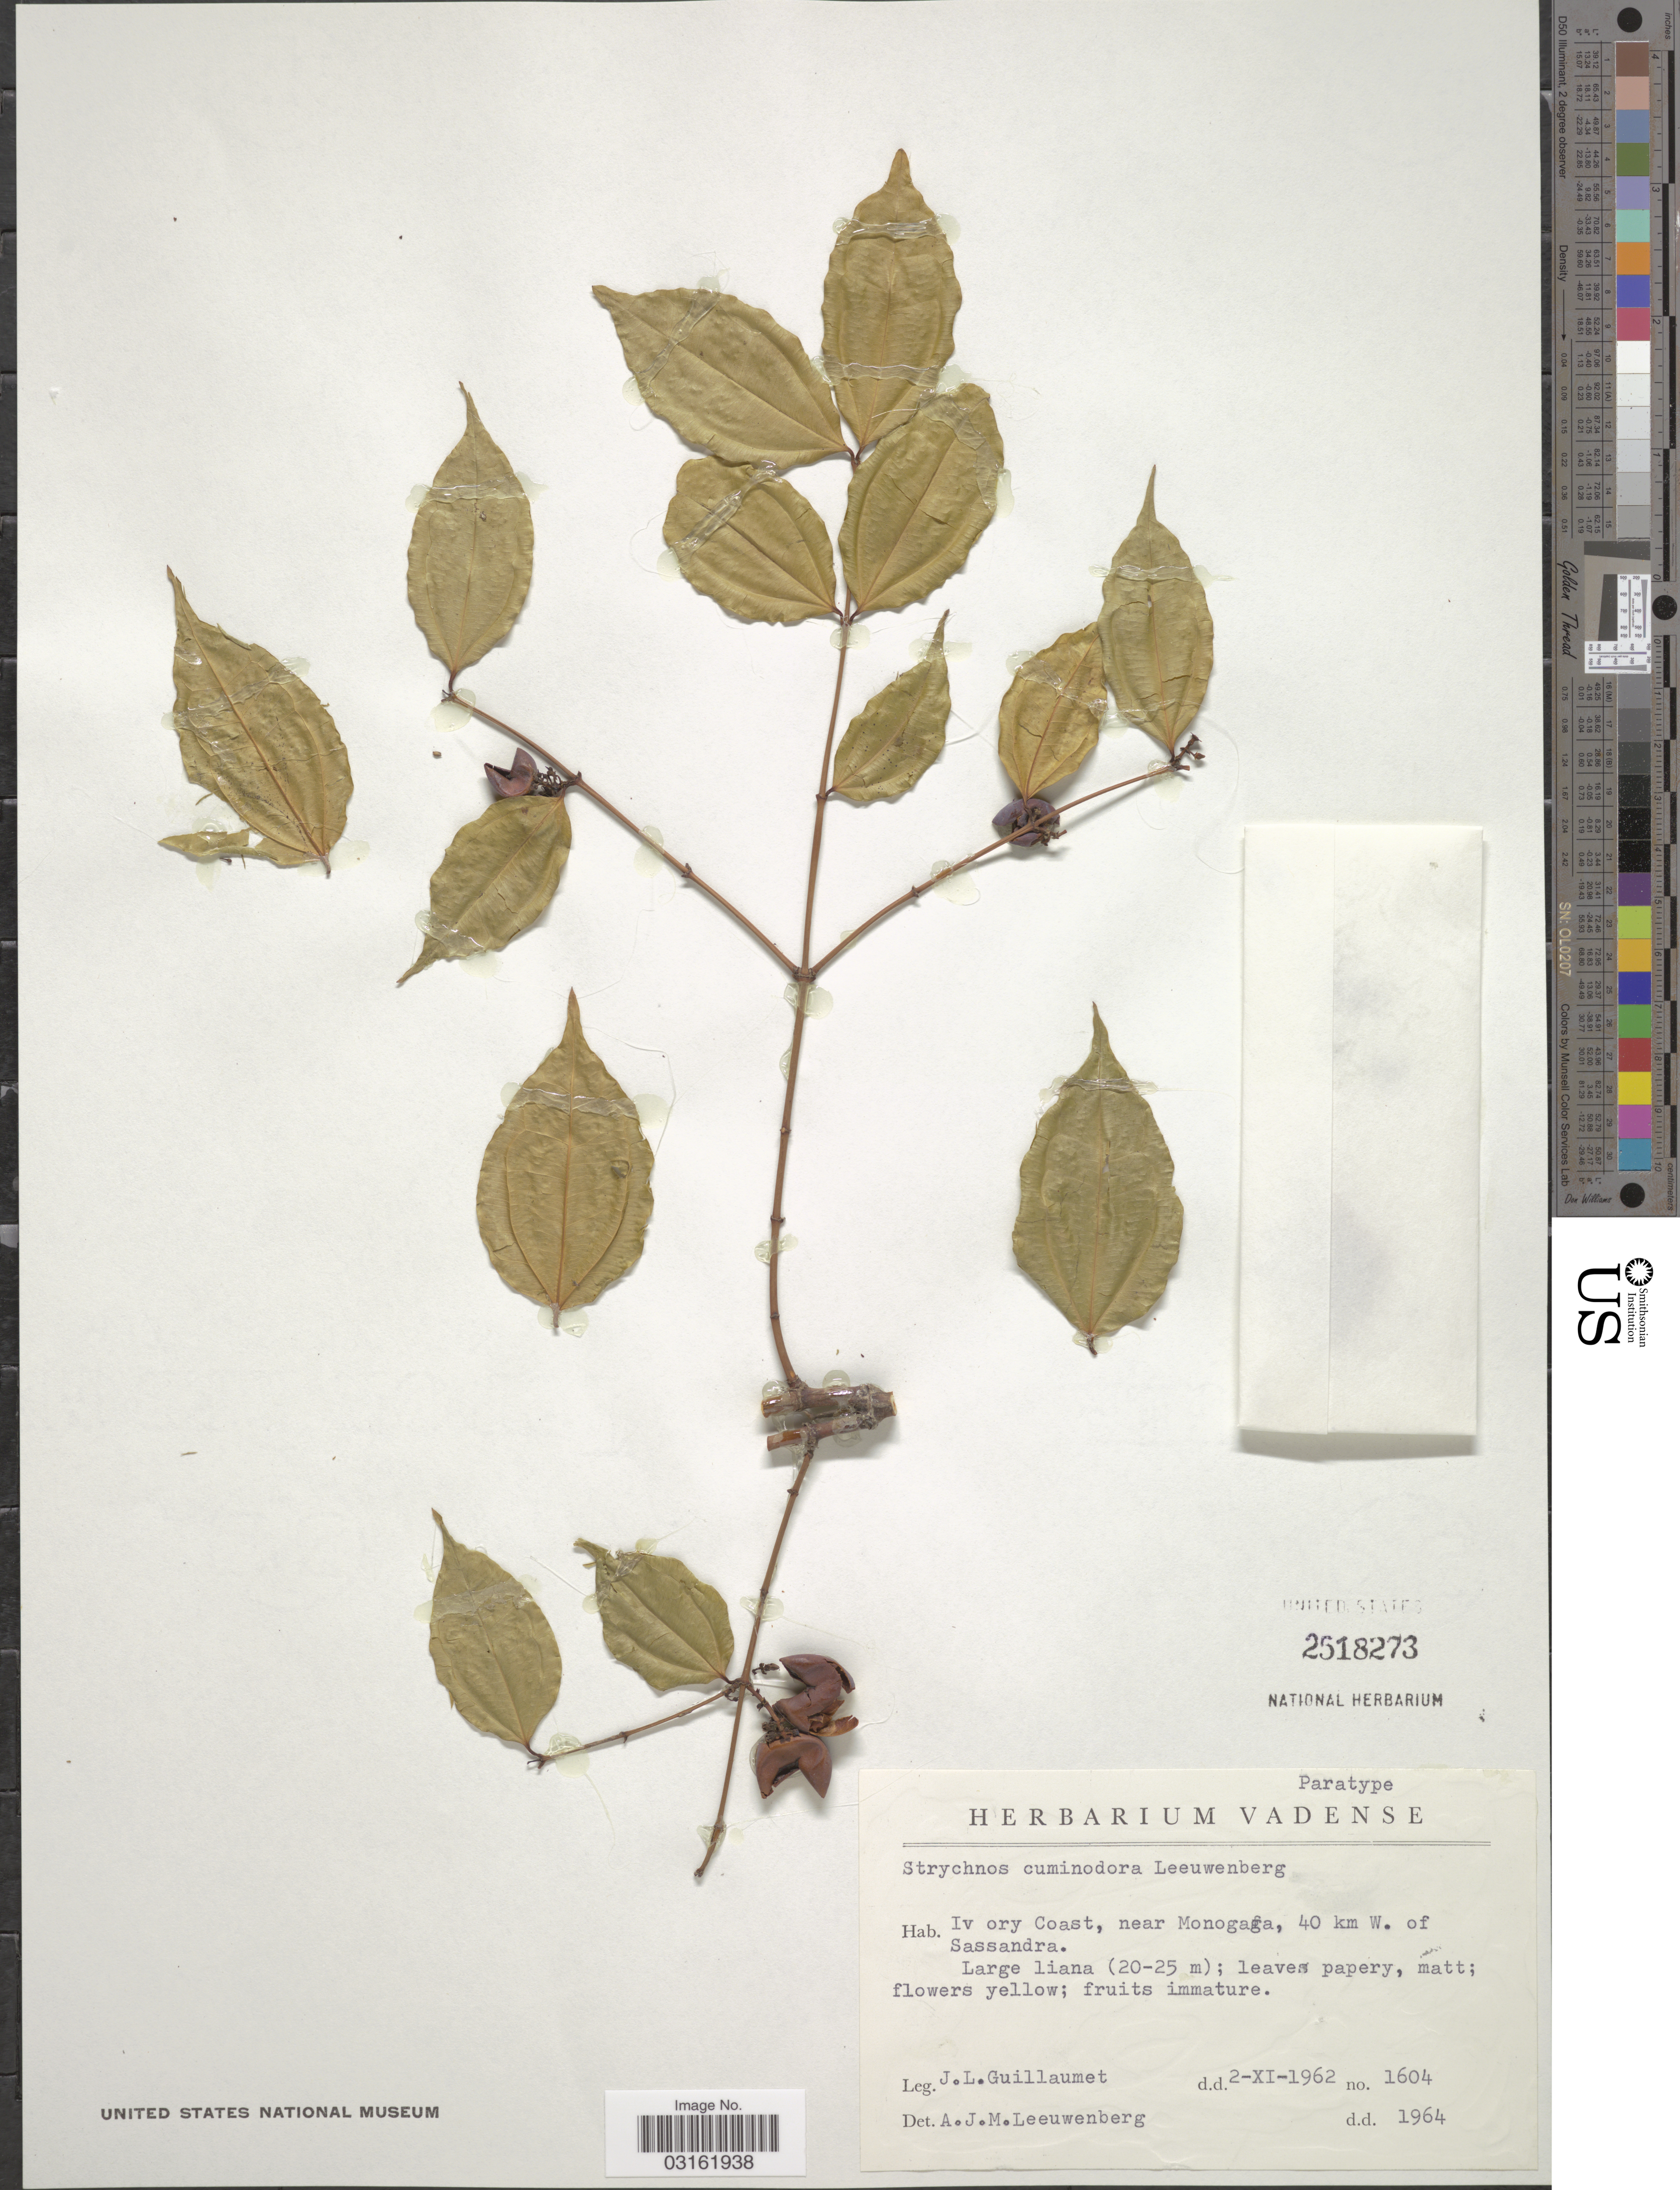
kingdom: Plantae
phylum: Tracheophyta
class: Magnoliopsida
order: Gentianales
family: Loganiaceae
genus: Strychnos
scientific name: Strychnos cuminodora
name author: Leeuwenb.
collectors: J. Guillaumet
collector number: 1604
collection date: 1962-11-02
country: Ivory Coast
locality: Near Monogaga, 40 km. W. of Sassandra.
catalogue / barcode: US 2518273